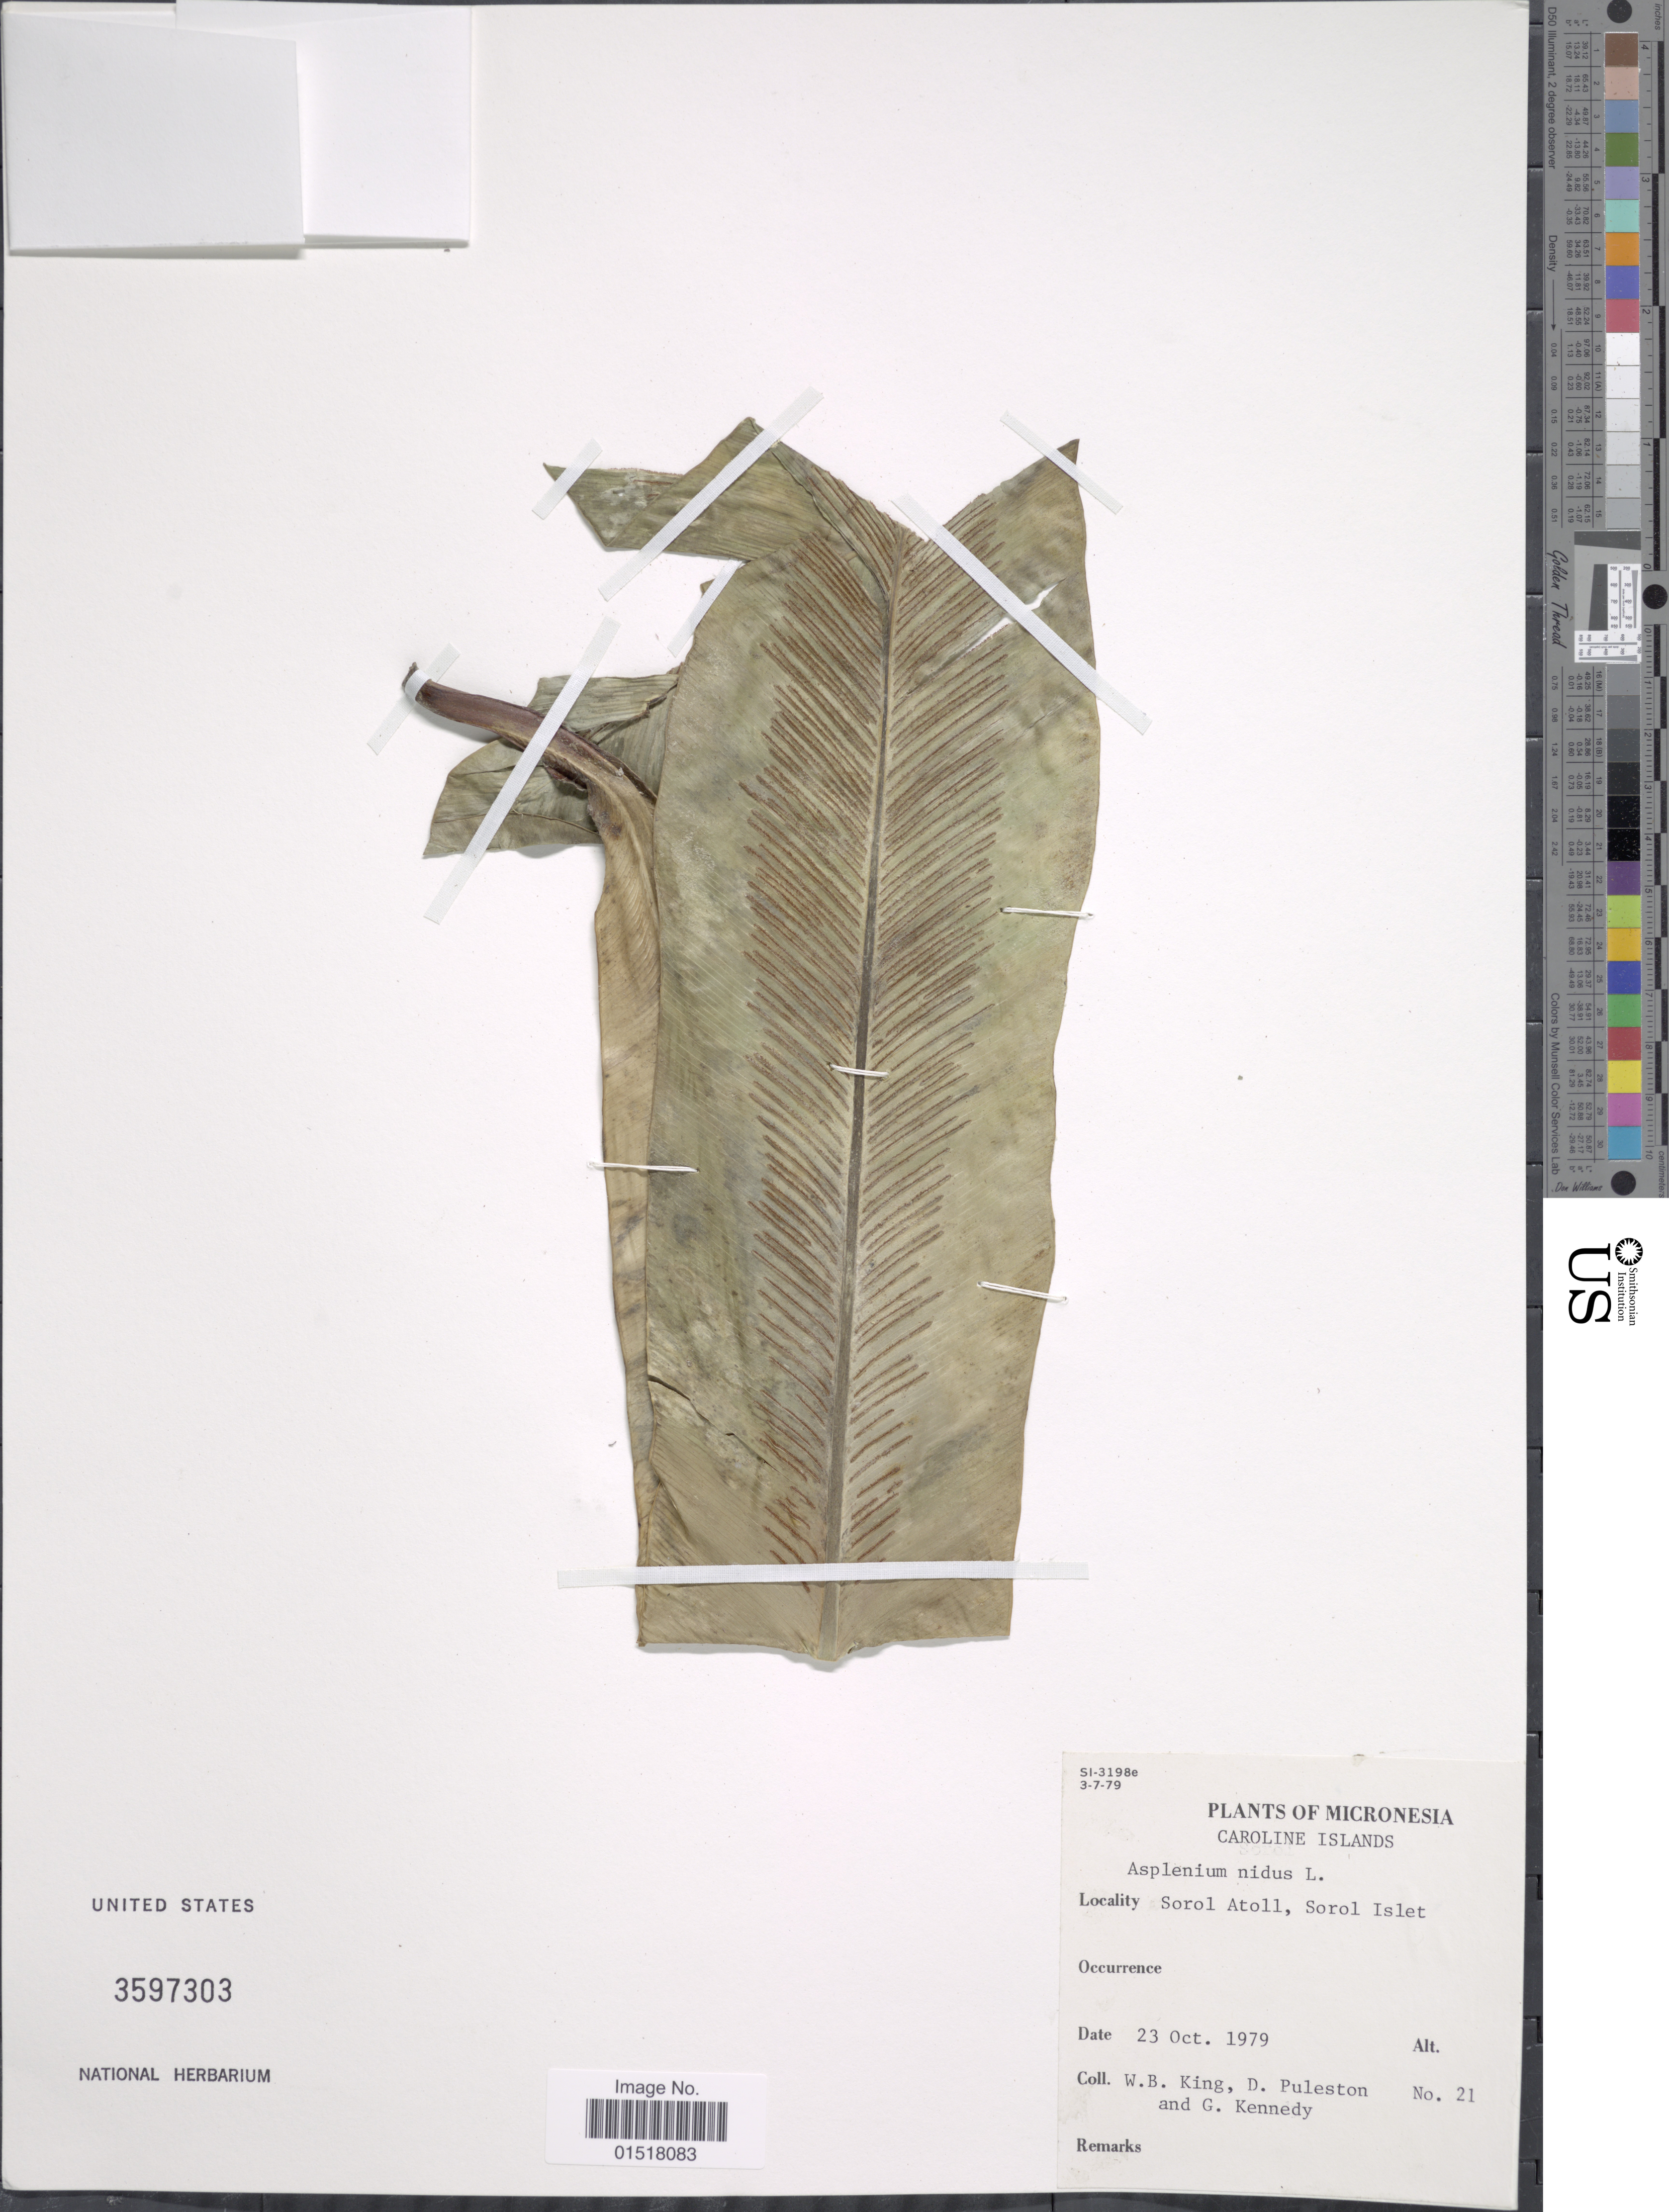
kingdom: Plantae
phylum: Tracheophyta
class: Polypodiopsida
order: Polypodiales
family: Aspleniaceae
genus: Asplenium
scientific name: Asplenium nidus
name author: L.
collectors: W. B. King, D. Puleston & G. Kennedy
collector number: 21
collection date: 1979-10-23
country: Micronesia, Federated States of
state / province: Yap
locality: Caroline Islands. Sorol Atoll, Sorol Islet.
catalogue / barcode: US 3597303